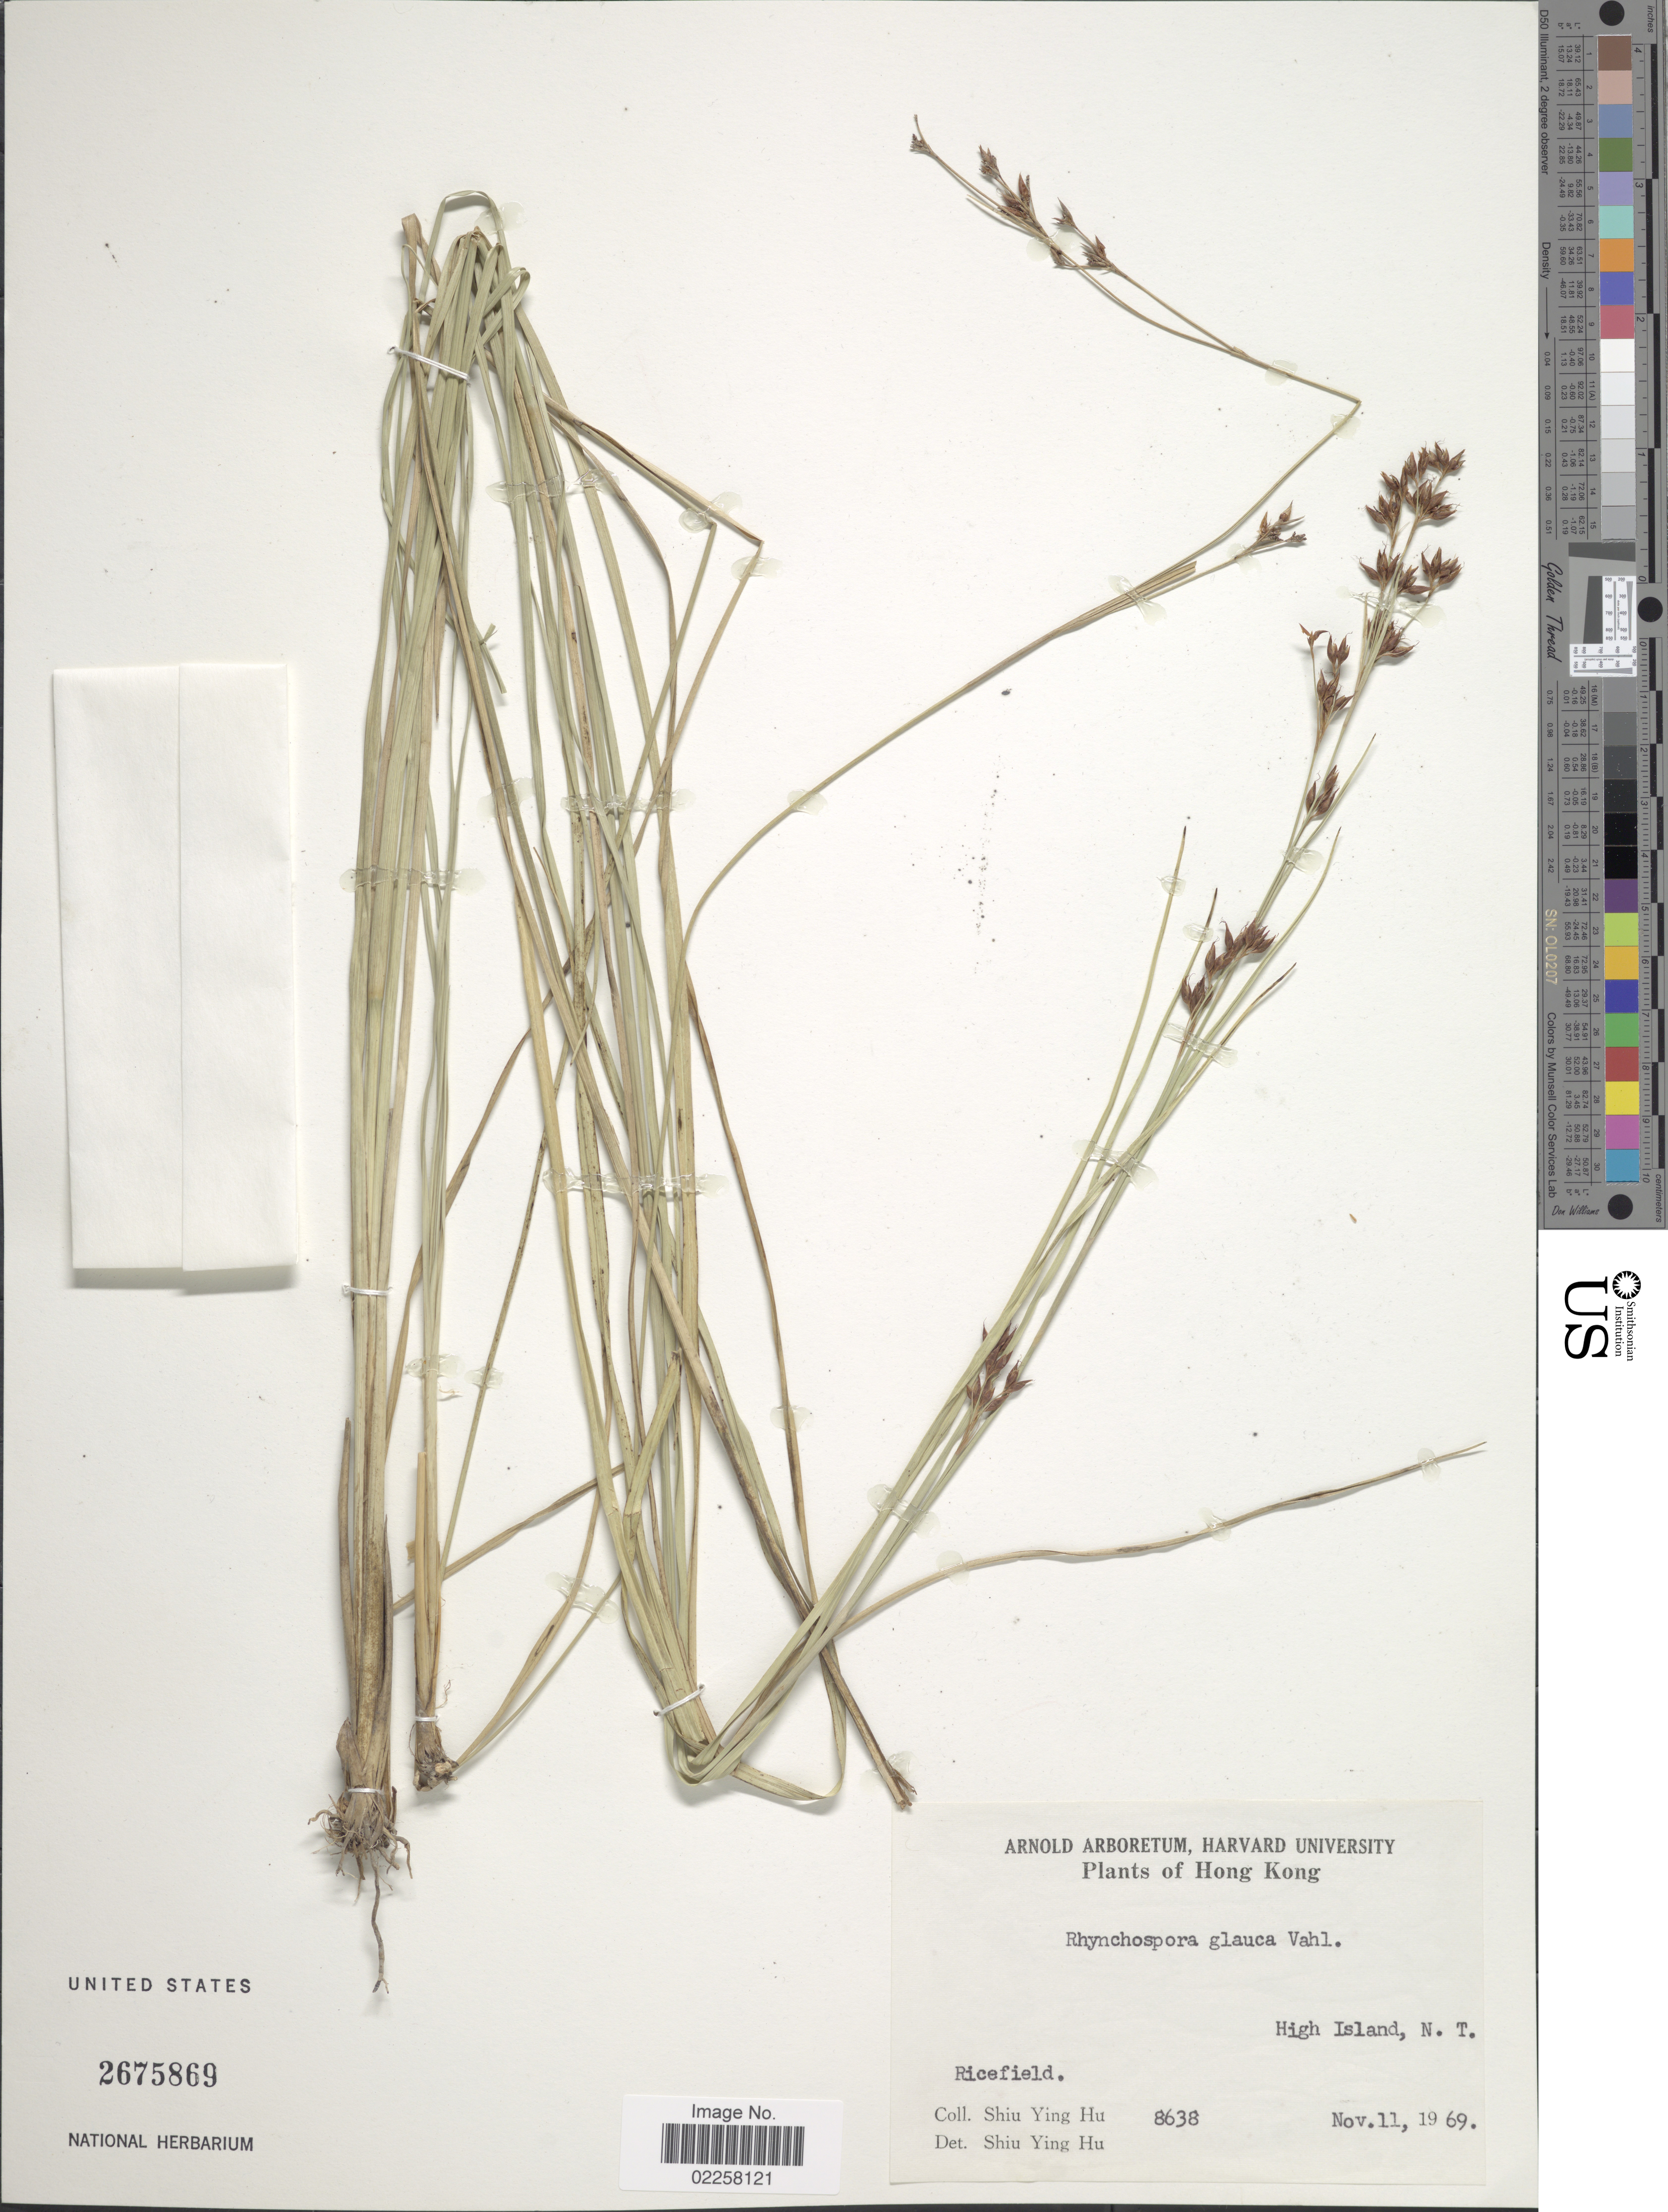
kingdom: Plantae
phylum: Tracheophyta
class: Liliopsida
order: Poales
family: Cyperaceae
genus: Rhynchospora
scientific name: Rhynchospora rugosa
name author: (Vahl) Gale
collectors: S. Y. Hu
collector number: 8638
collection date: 1969-11-11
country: China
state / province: Hong Kong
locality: High Island, N.T.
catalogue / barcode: US 2675869